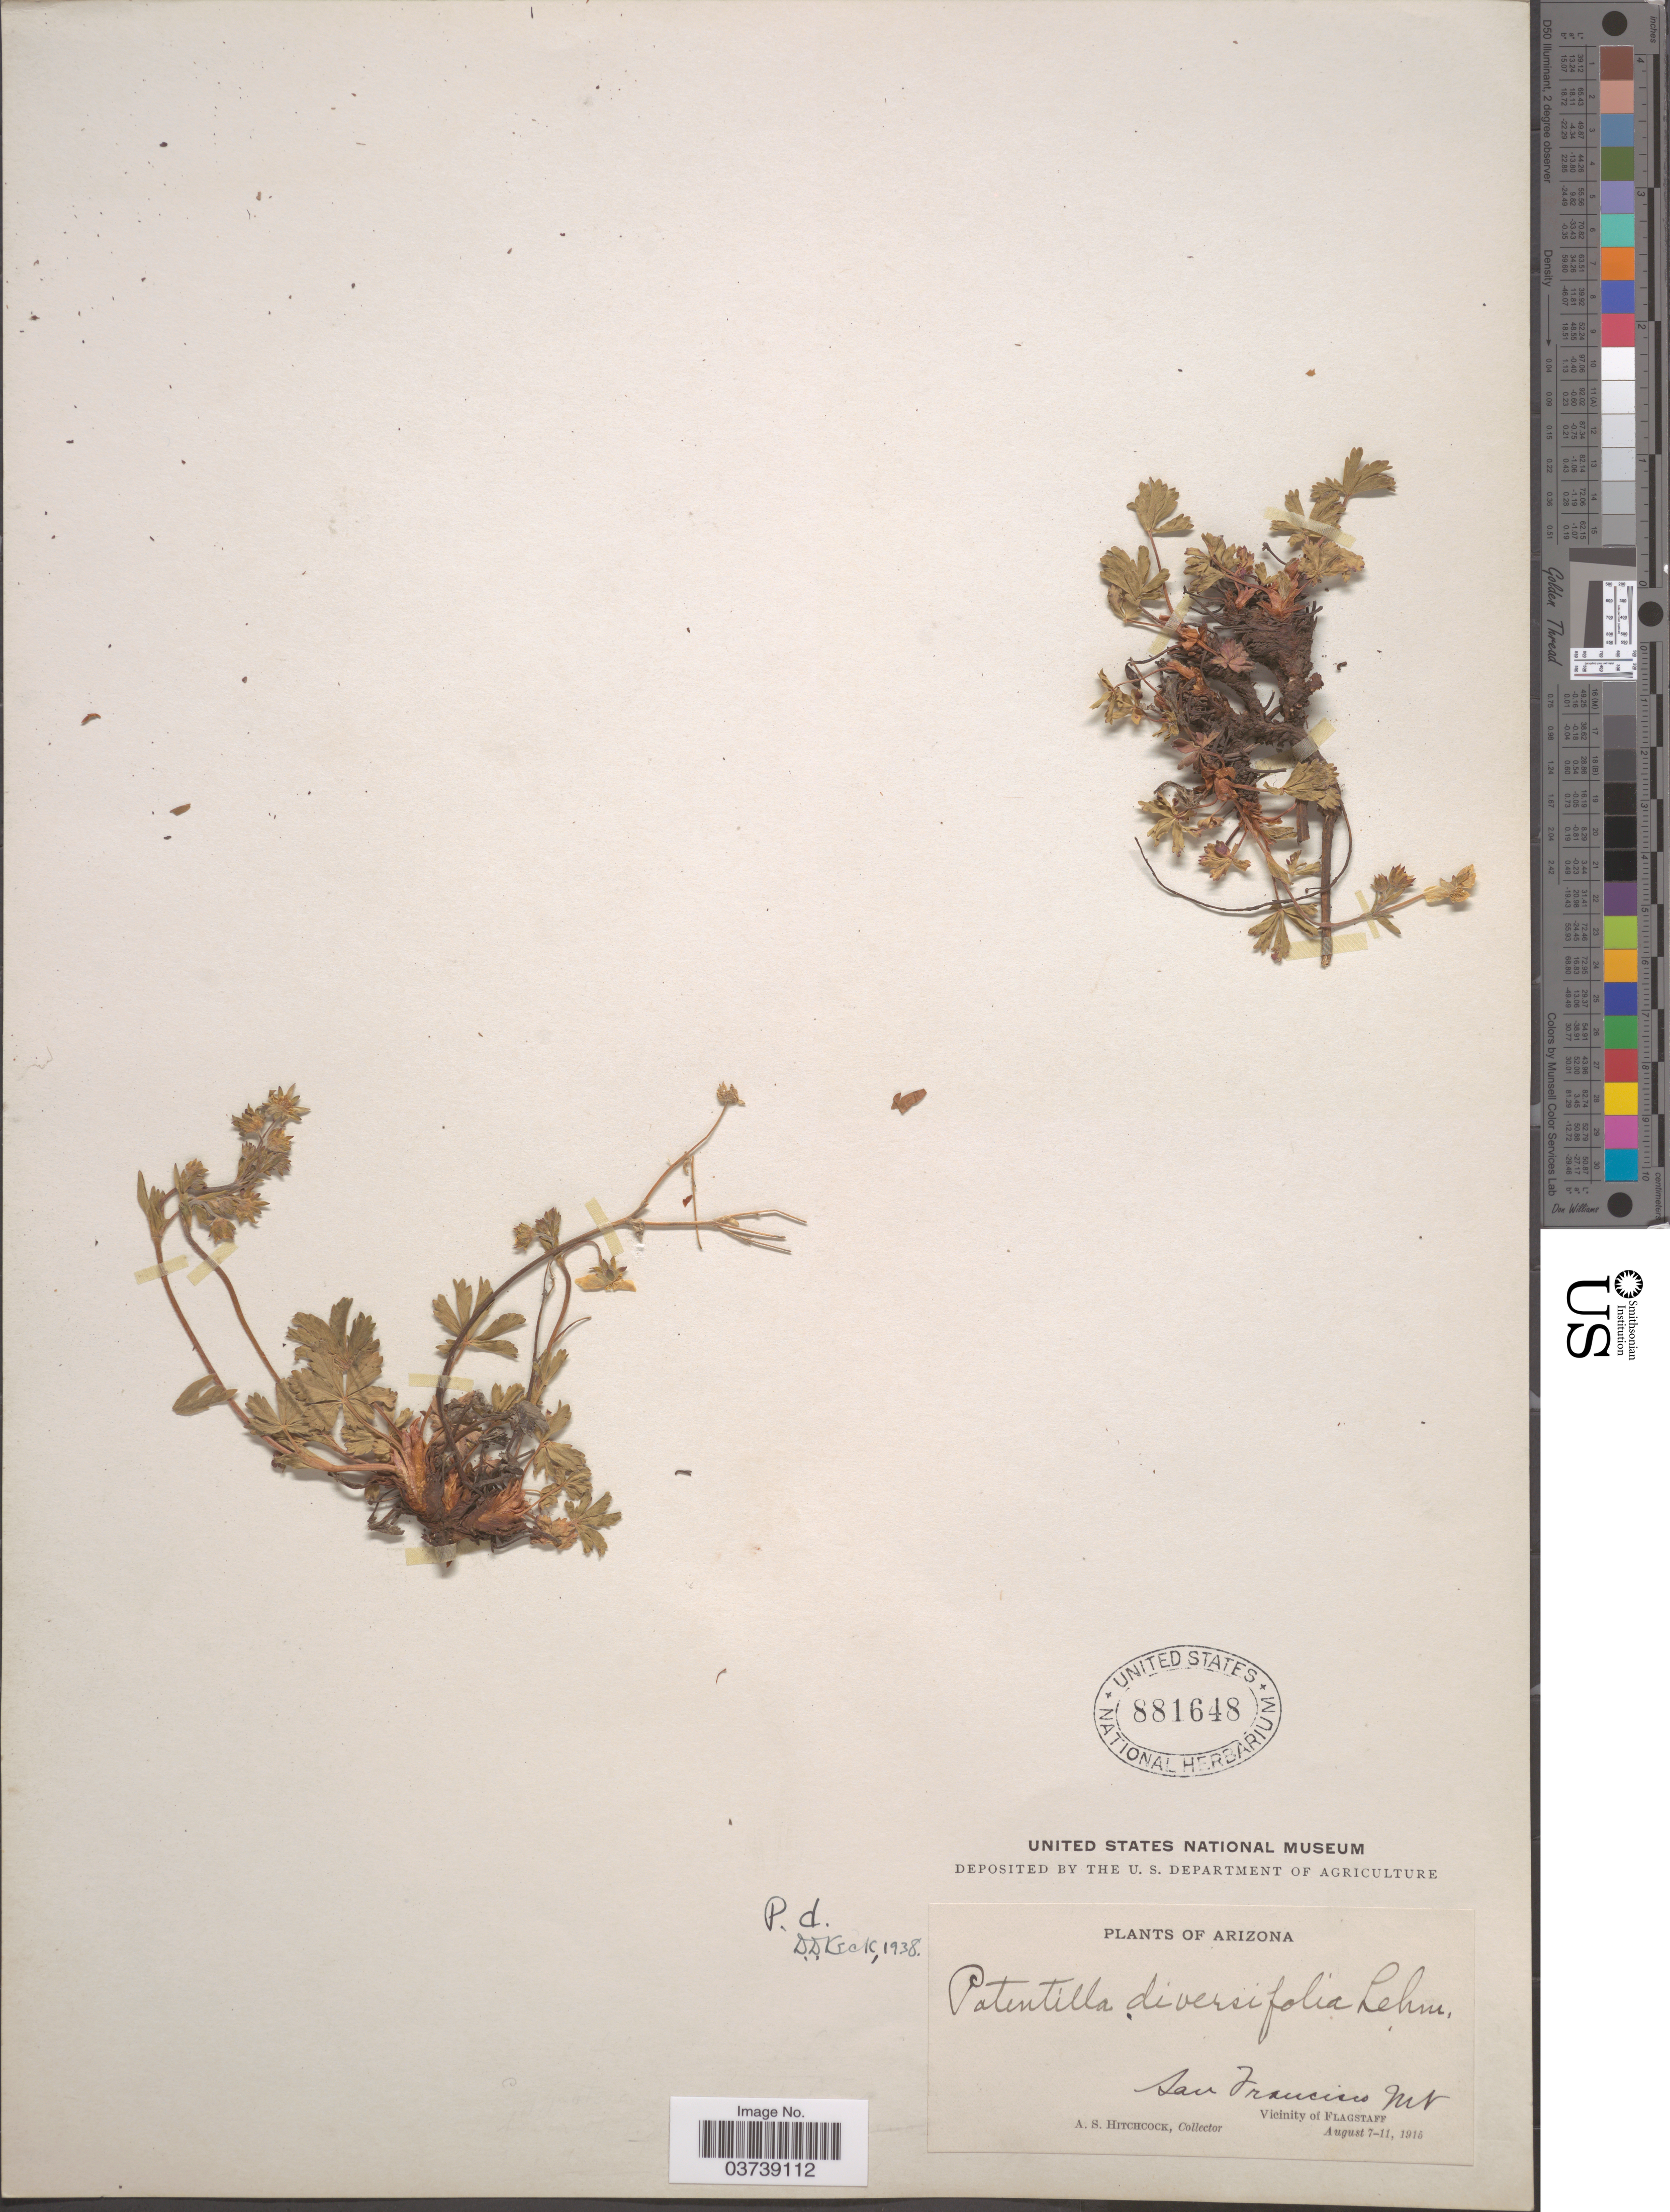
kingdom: Plantae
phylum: Tracheophyta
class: Magnoliopsida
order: Rosales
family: Rosaceae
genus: Potentilla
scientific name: Potentilla diversifolia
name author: Lehm.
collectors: A. S. Hitchcock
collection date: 1915-08-07/1915-08-11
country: United States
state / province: Arizona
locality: San Francisco Mt. Vicinity of Flagstaff.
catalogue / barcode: US 881648